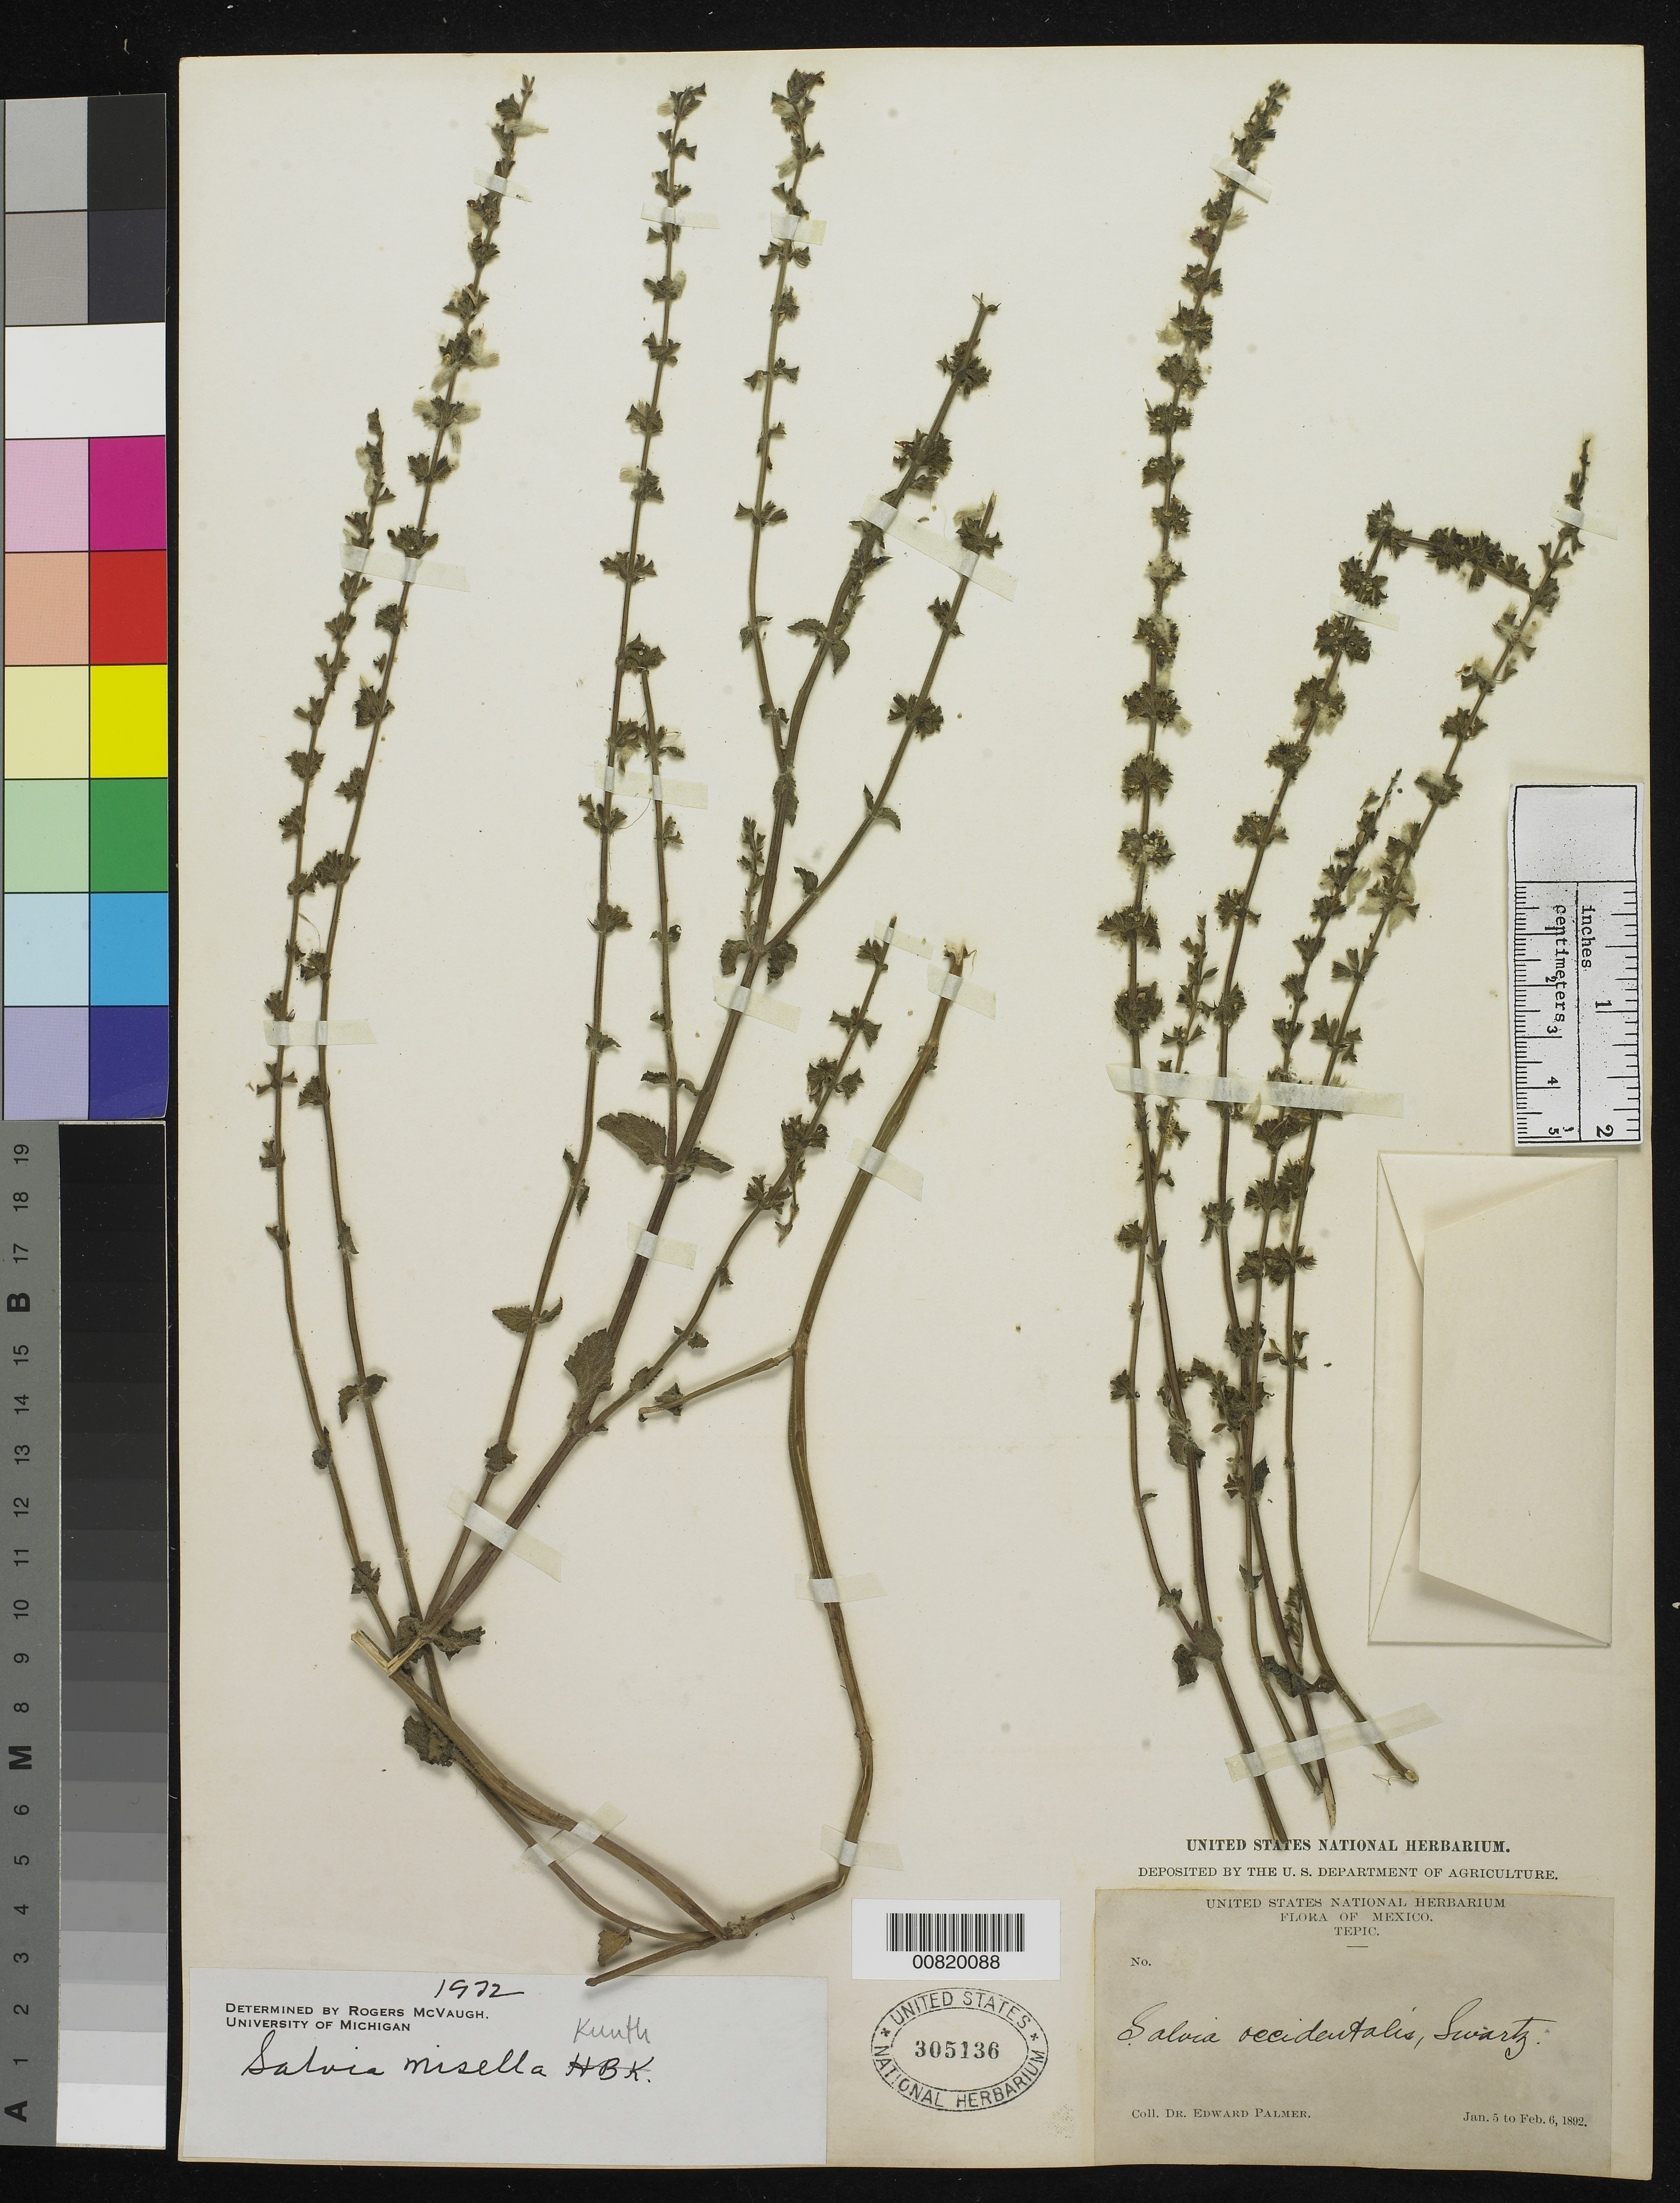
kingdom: Plantae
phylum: Tracheophyta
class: Magnoliopsida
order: Lamiales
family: Lamiaceae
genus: Salvia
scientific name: Salvia misella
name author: Kunth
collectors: E. Palmer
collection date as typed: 05 Jan 1892 to 06 Feb 1892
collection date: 1892-01-05/1892-02-06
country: Mexico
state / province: Nayarit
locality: Tepic, Nayarit.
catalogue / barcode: US 305136